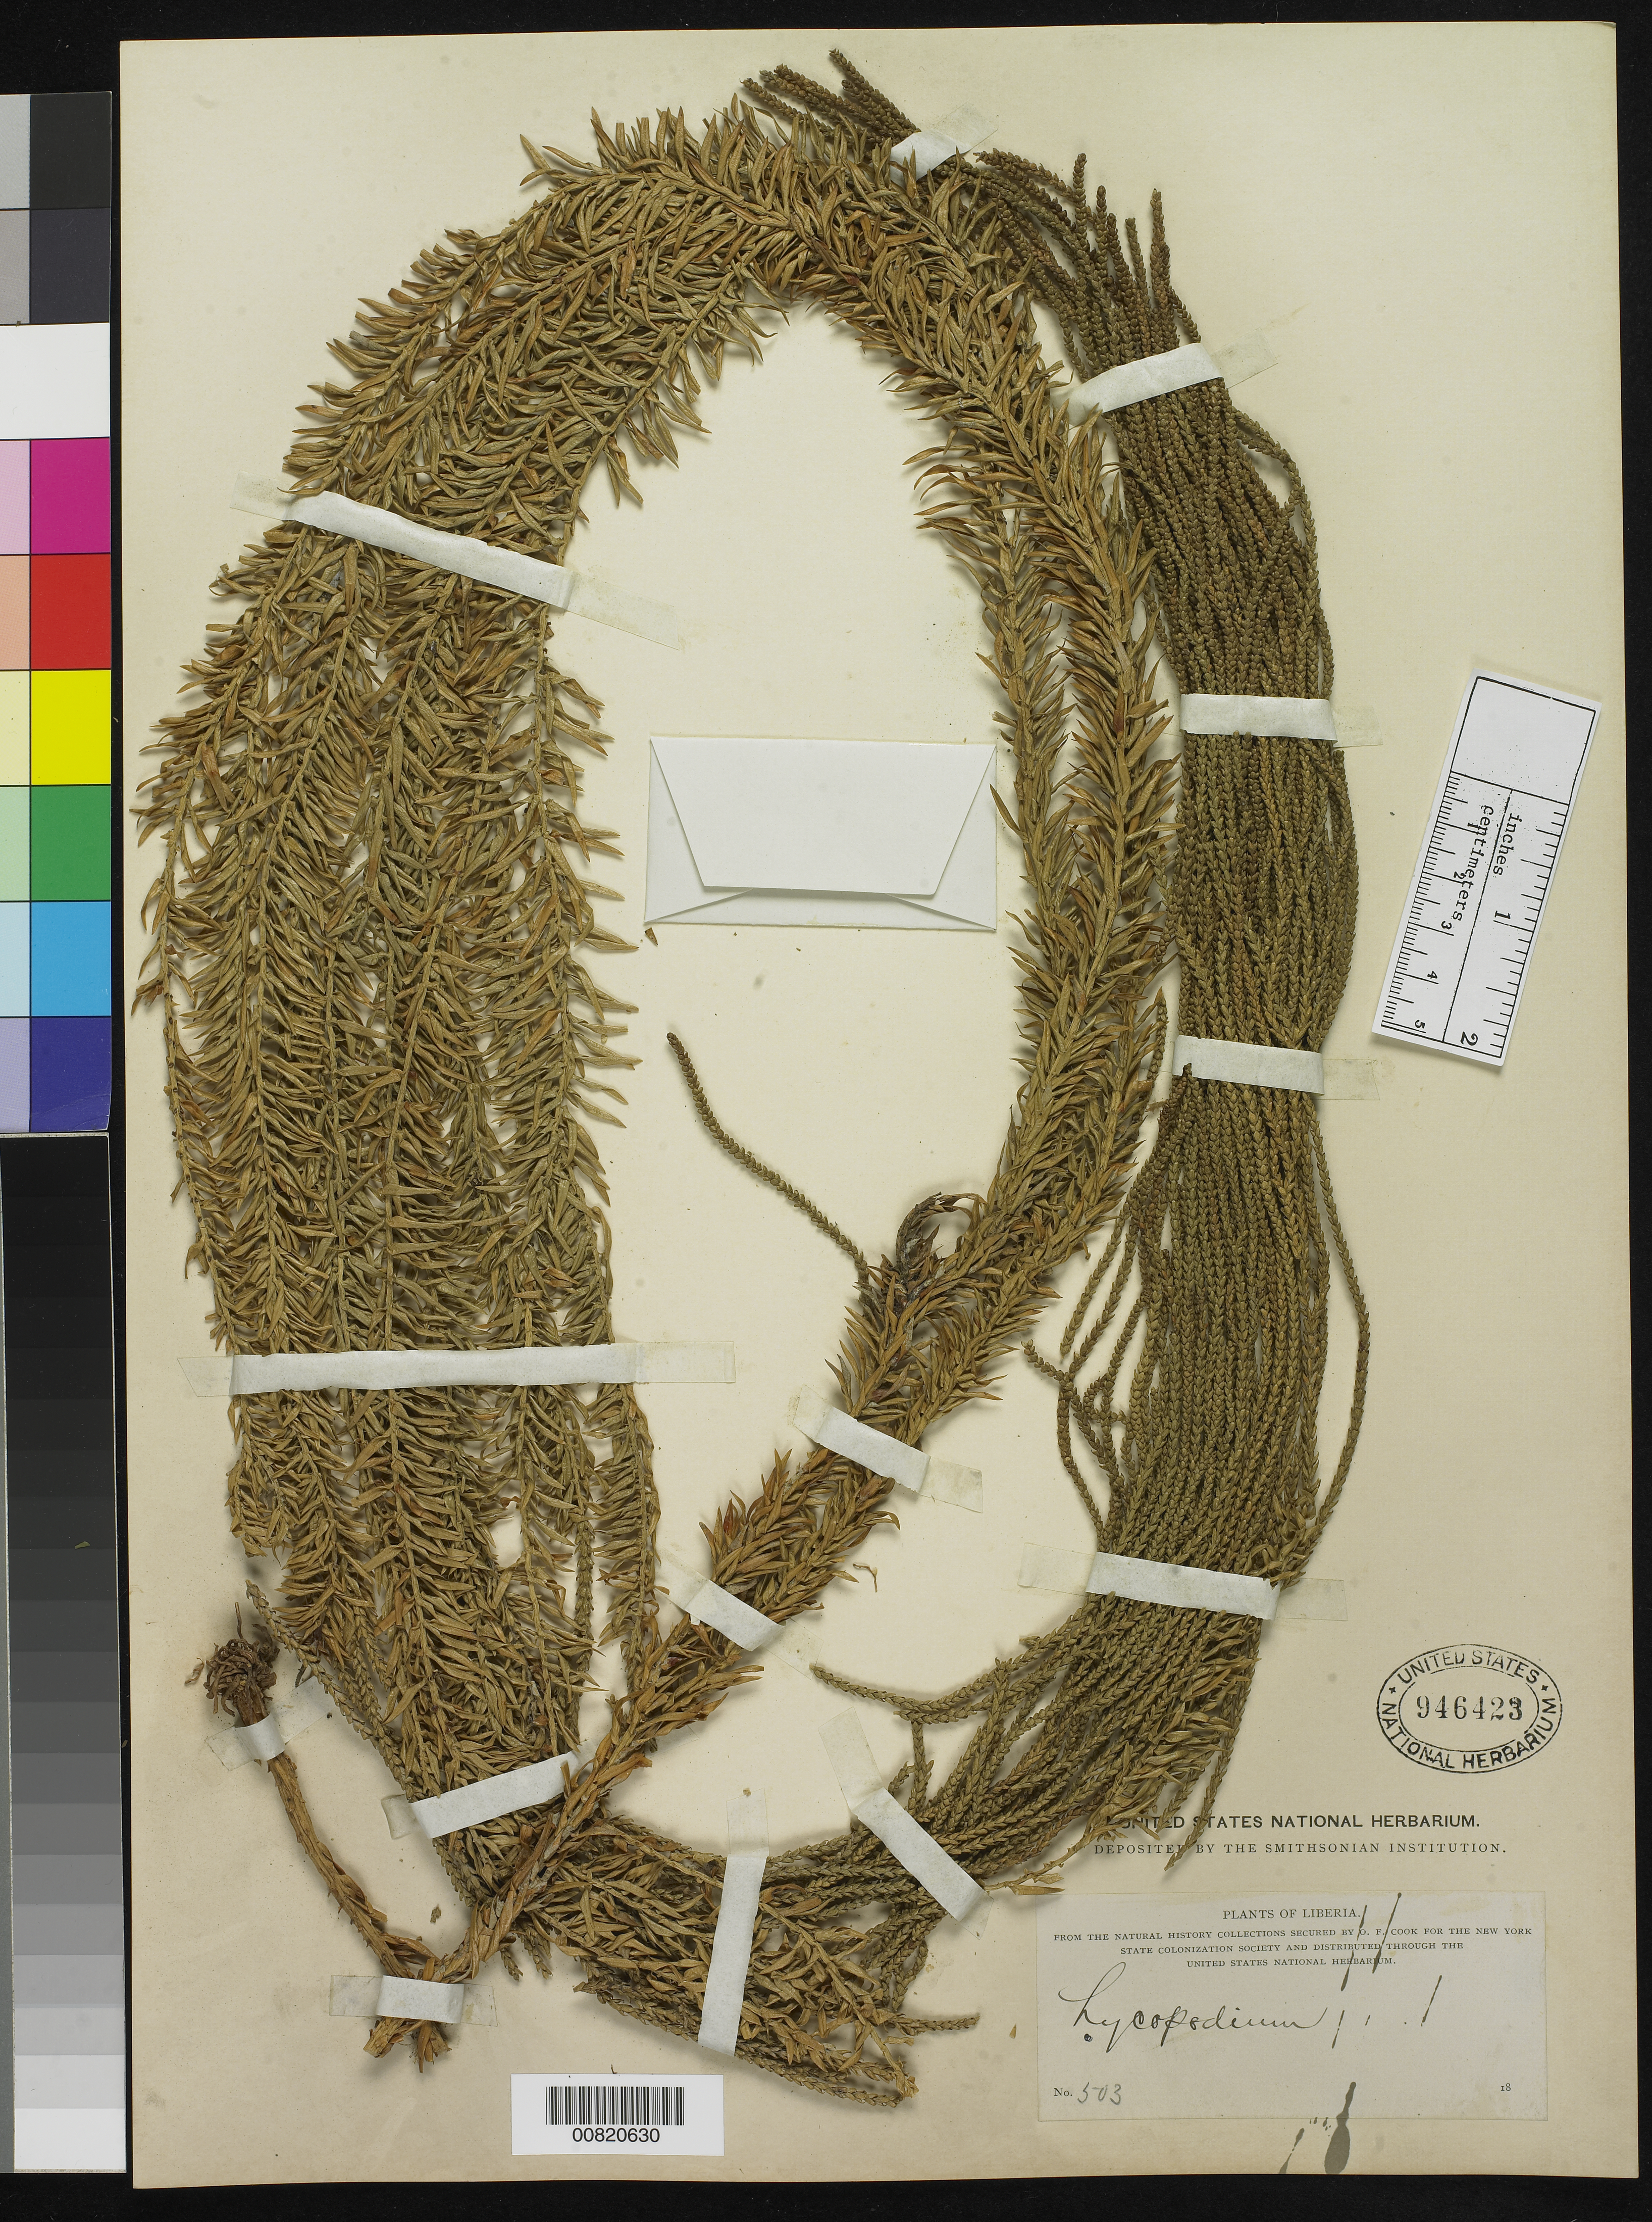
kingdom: Plantae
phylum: Tracheophyta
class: Lycopodiopsida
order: Lycopodiales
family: Lycopodiaceae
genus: Phlegmariurus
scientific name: Phlegmariurus warneckei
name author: (Nessel) A. R. Field & Bostock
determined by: Field, A. R.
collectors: O. F. Cook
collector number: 503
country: Liberia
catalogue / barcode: US 946423